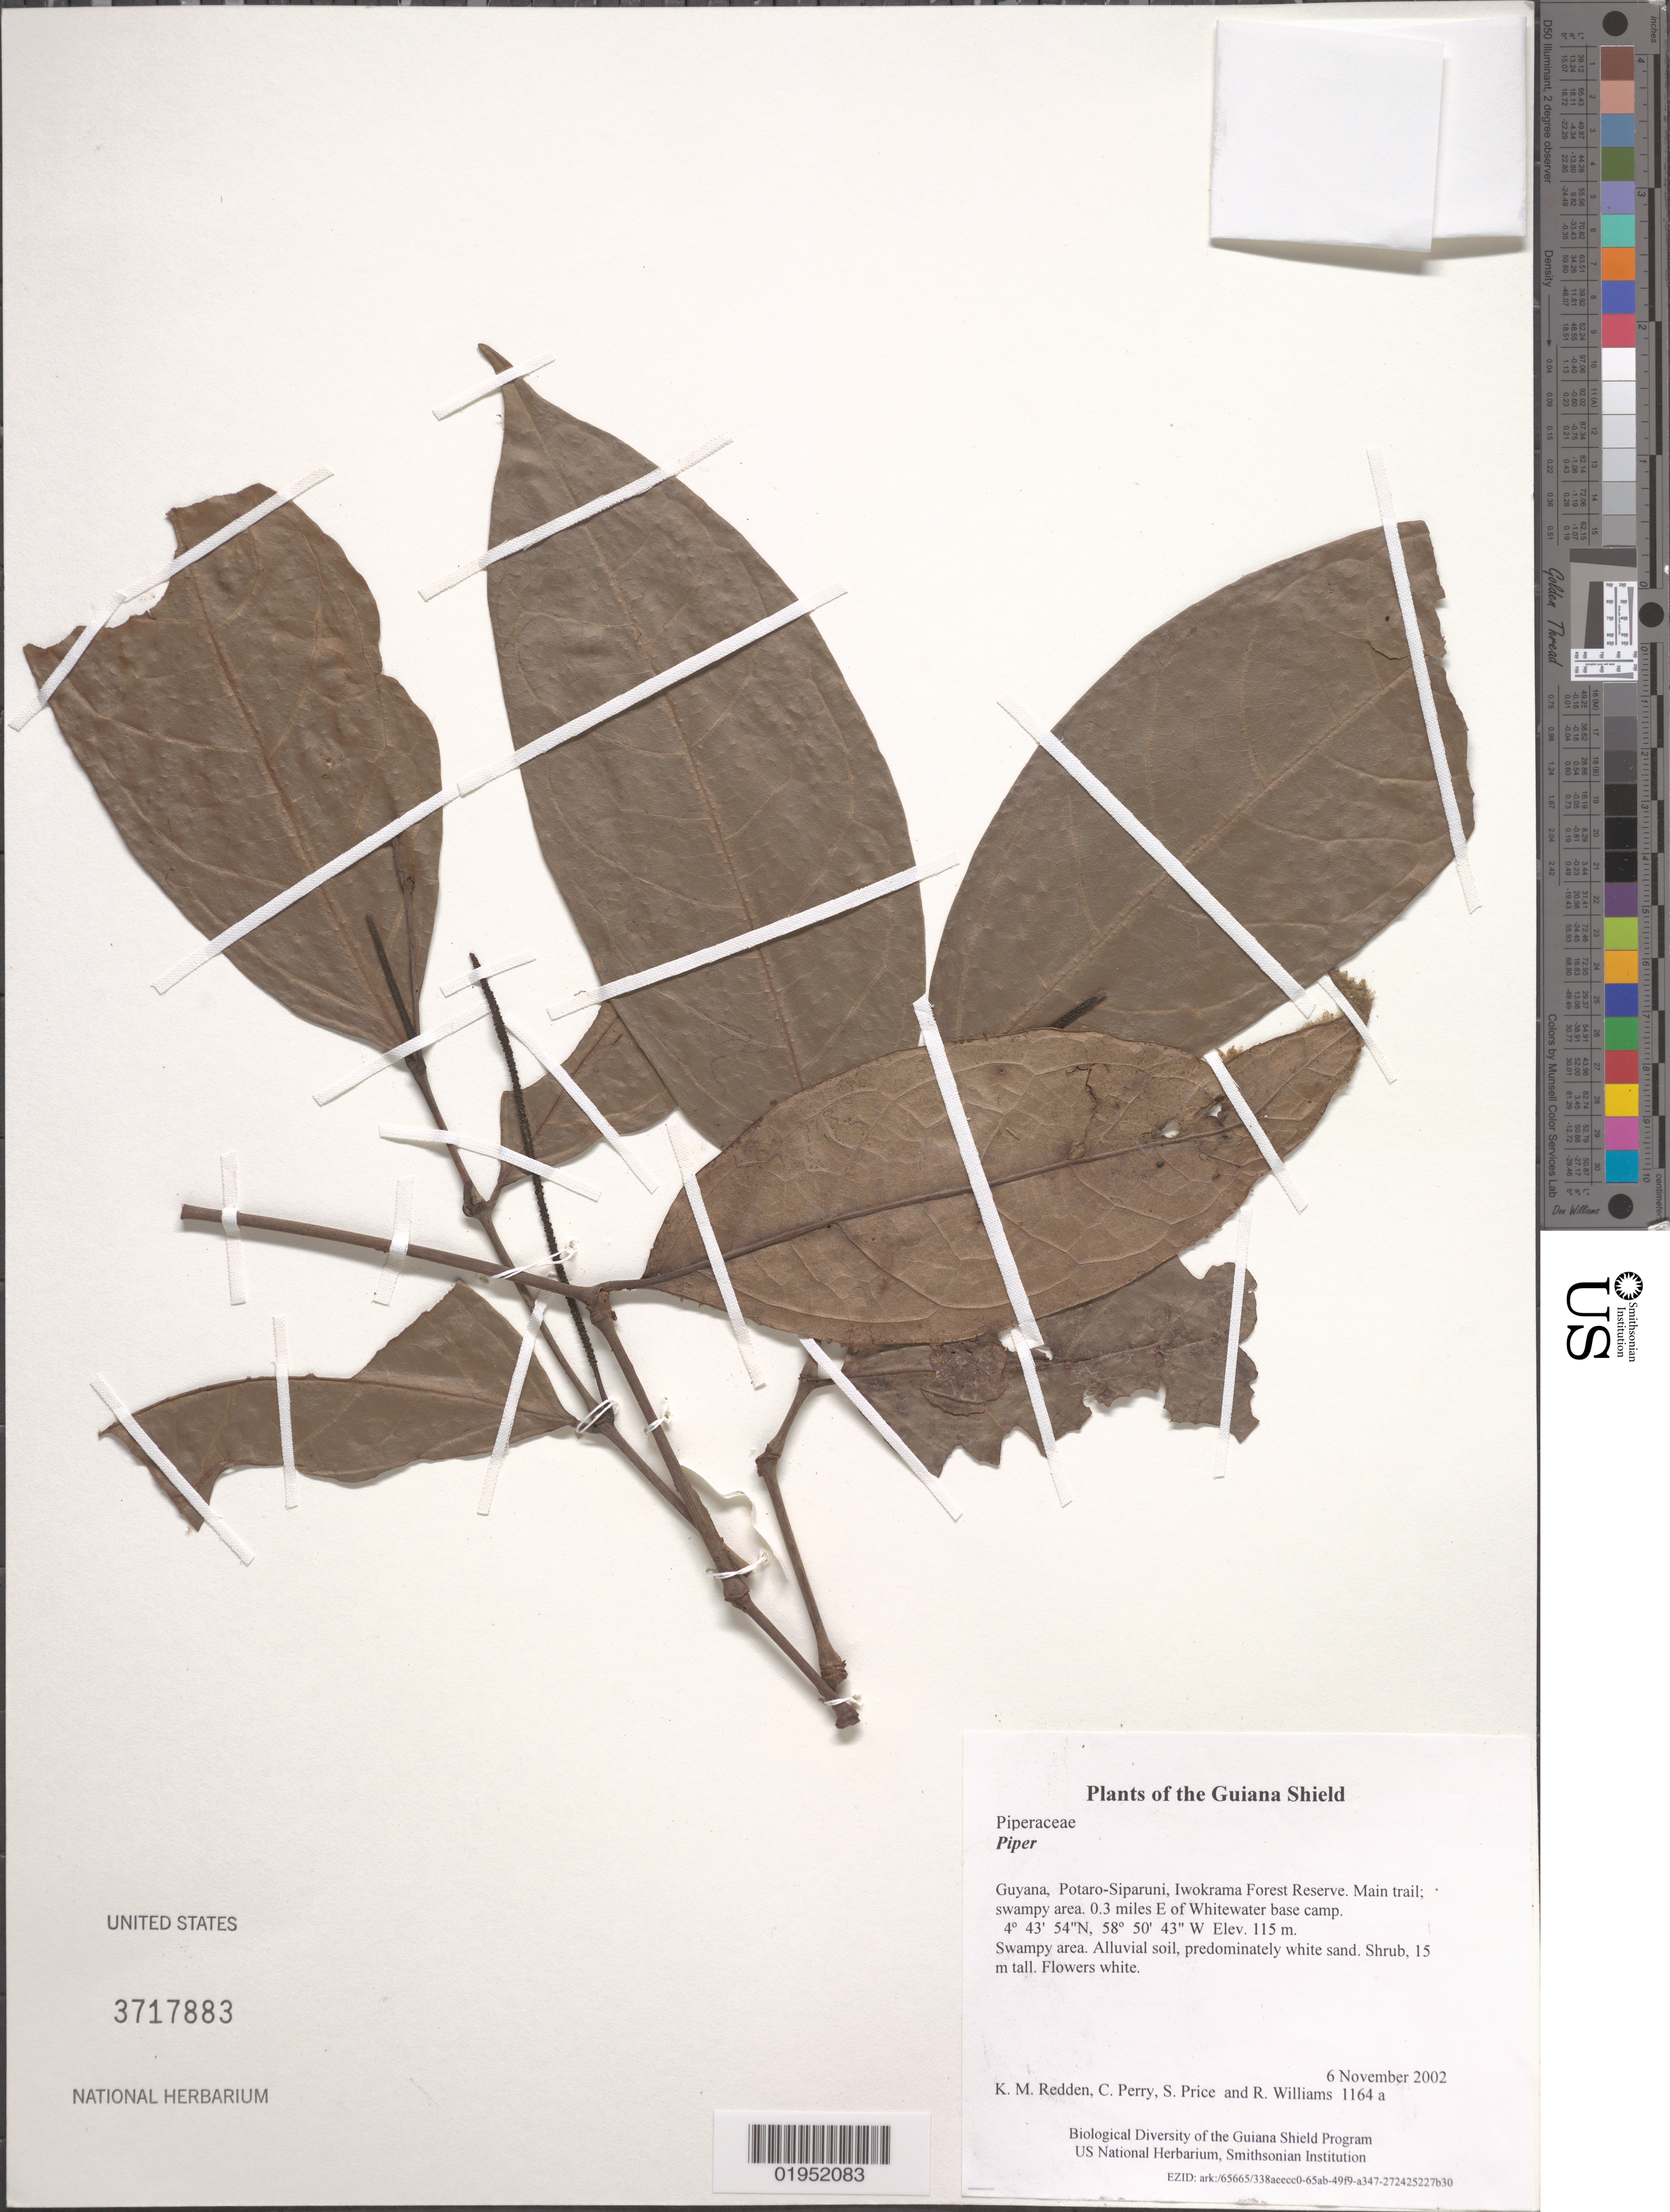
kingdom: Plantae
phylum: Tracheophyta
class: Magnoliopsida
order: Piperales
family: Piperaceae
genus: Piper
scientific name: Piper sp.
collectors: K. M. Redden, C. Perry, S. Price & R. Williams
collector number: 1164 a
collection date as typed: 6 November 2002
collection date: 2002-11-06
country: Guyana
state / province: Potaro-Siparuni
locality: Iwokrama Forest Reserve. Main trail; swampy area. 0.3 miles E of Whitewater base camp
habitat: Swampy area. Alluvial soil, predominately white sand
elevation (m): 115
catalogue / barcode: US 3717883